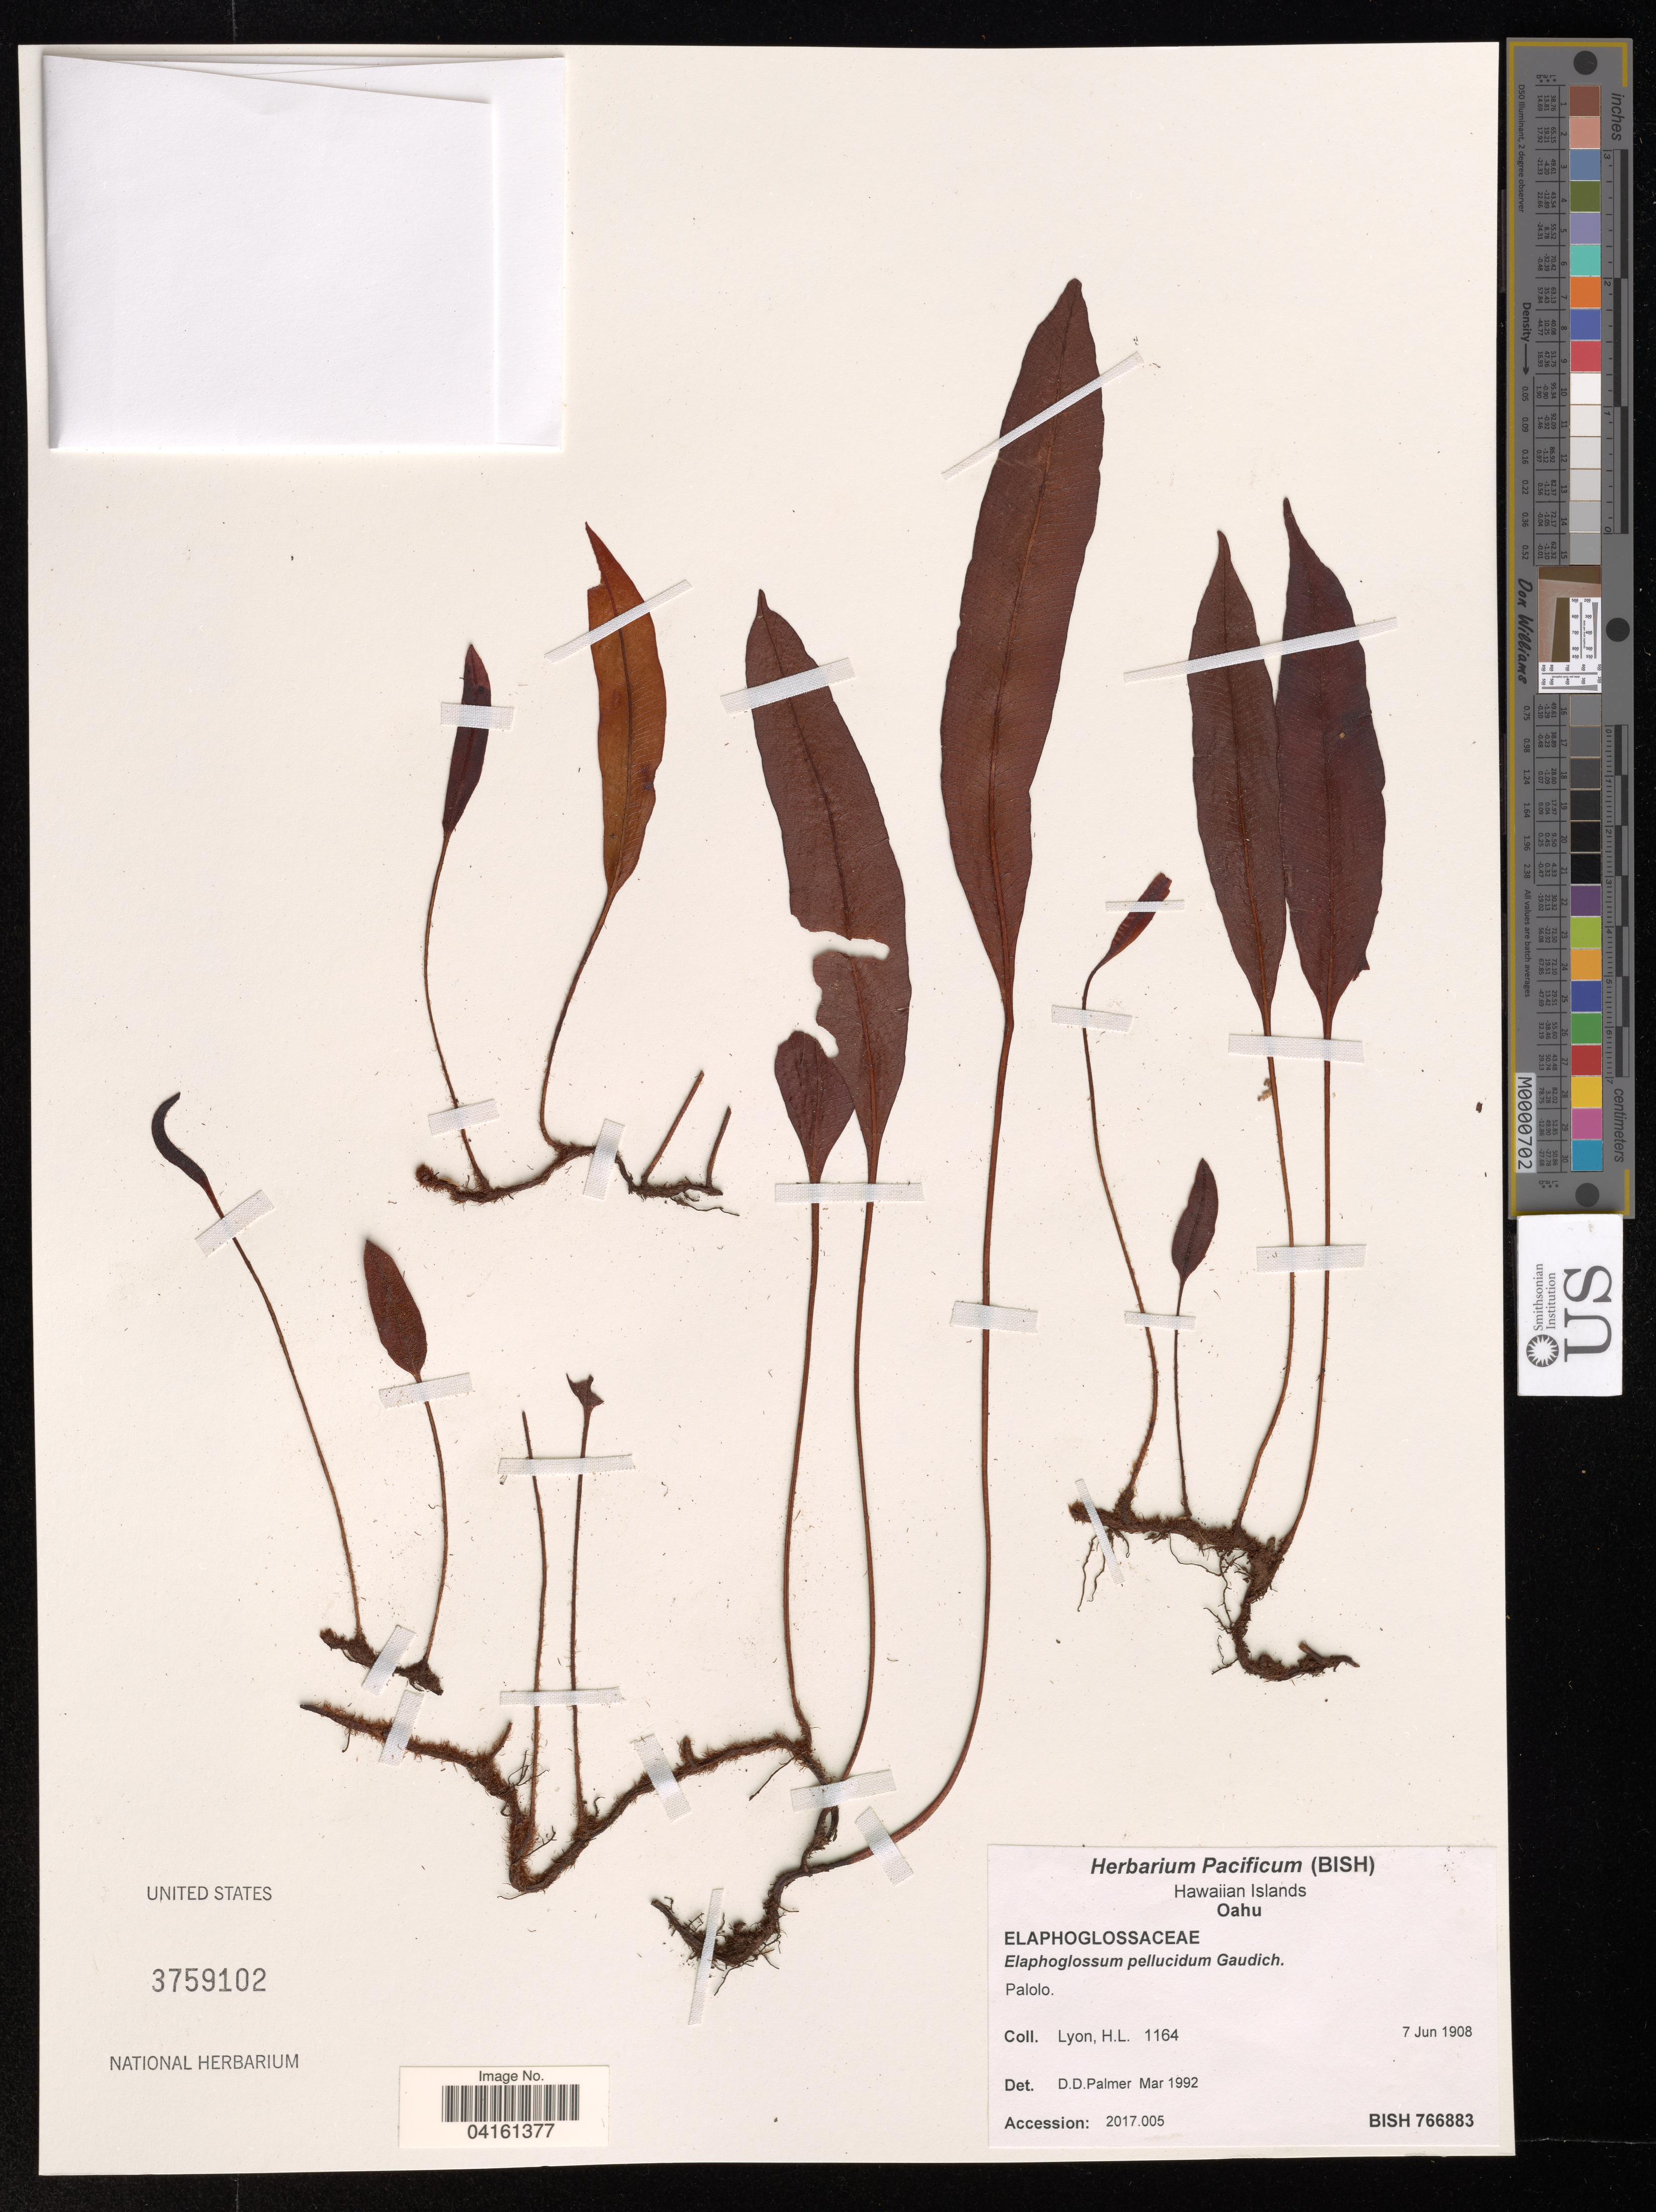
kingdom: Plantae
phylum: Tracheophyta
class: Polypodiopsida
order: Polypodiales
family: Dryopteridaceae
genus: Elaphoglossum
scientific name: Elaphoglossum pellucidum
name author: (Sodiro) C. Chr.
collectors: H. Lyon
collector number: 1164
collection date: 1908-06-07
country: United States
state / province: Hawaii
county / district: Honolulu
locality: Oahu? Palolo.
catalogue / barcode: US 3759102